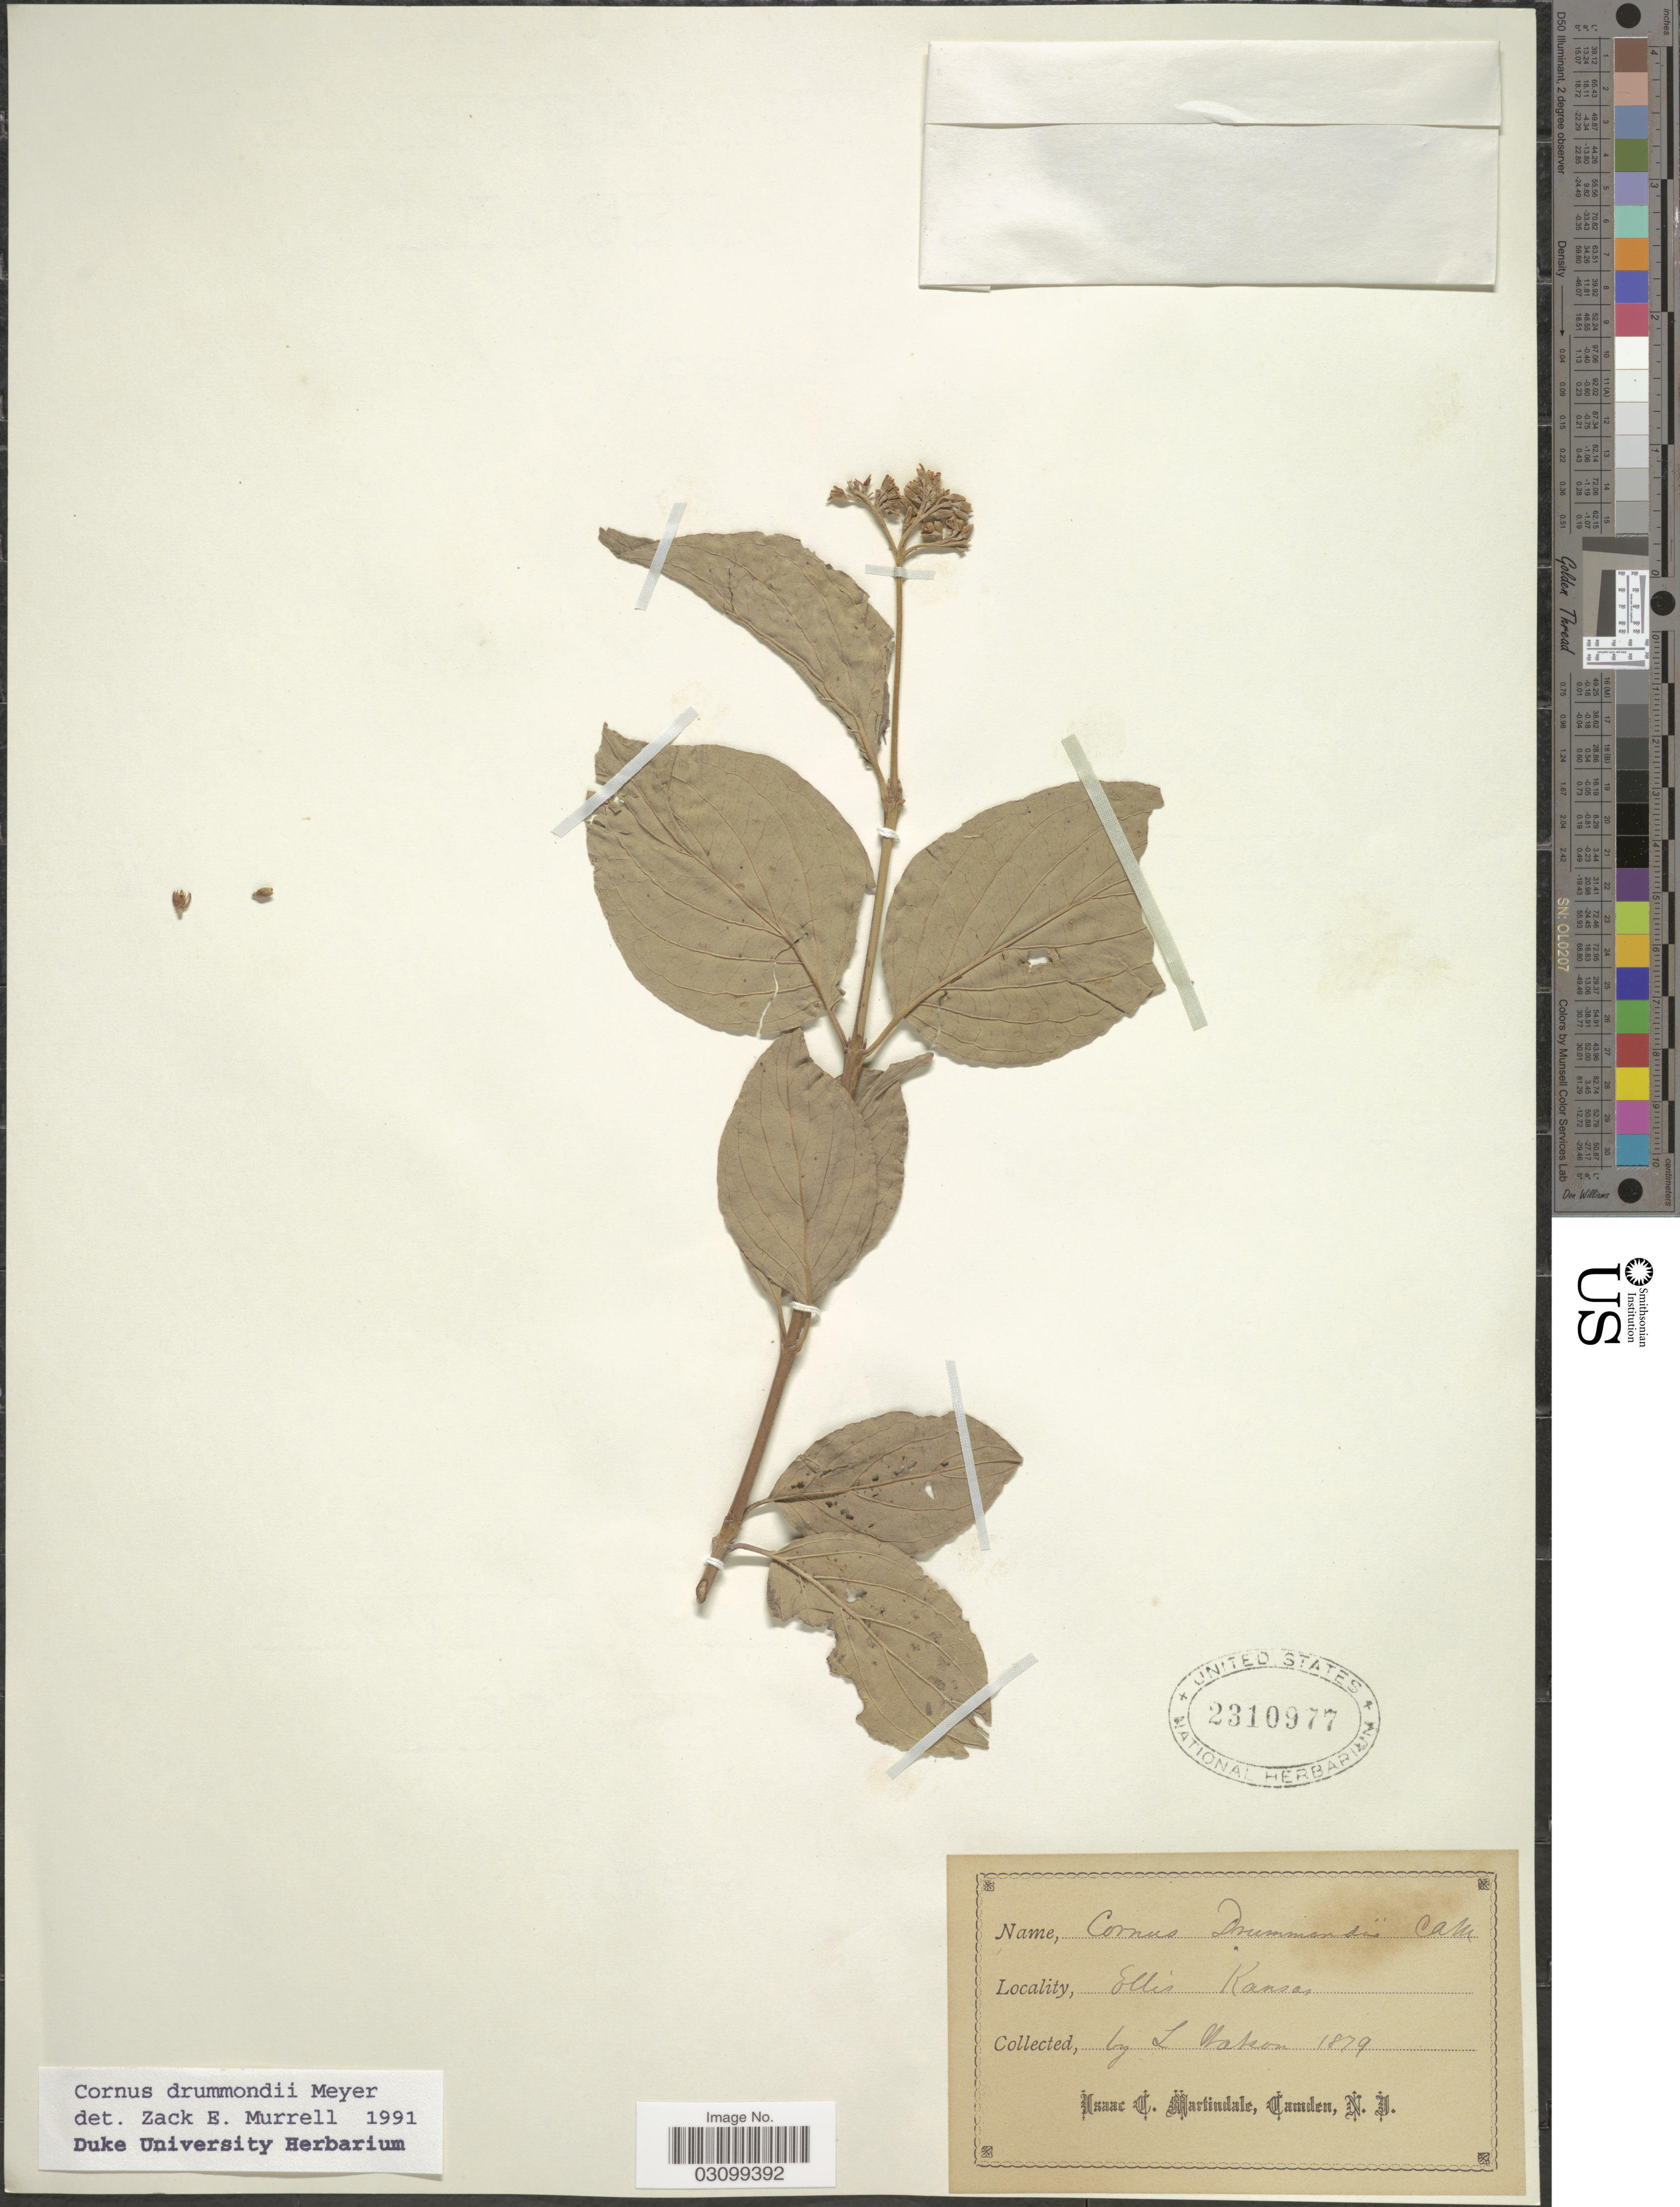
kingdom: Plantae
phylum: Tracheophyta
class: Magnoliopsida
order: Cornales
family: Cornaceae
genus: Cornus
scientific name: Cornus drummondii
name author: C.A. Mey.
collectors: L. Watson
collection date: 1879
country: United States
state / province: Kansas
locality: Ellis.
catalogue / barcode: US 2310977